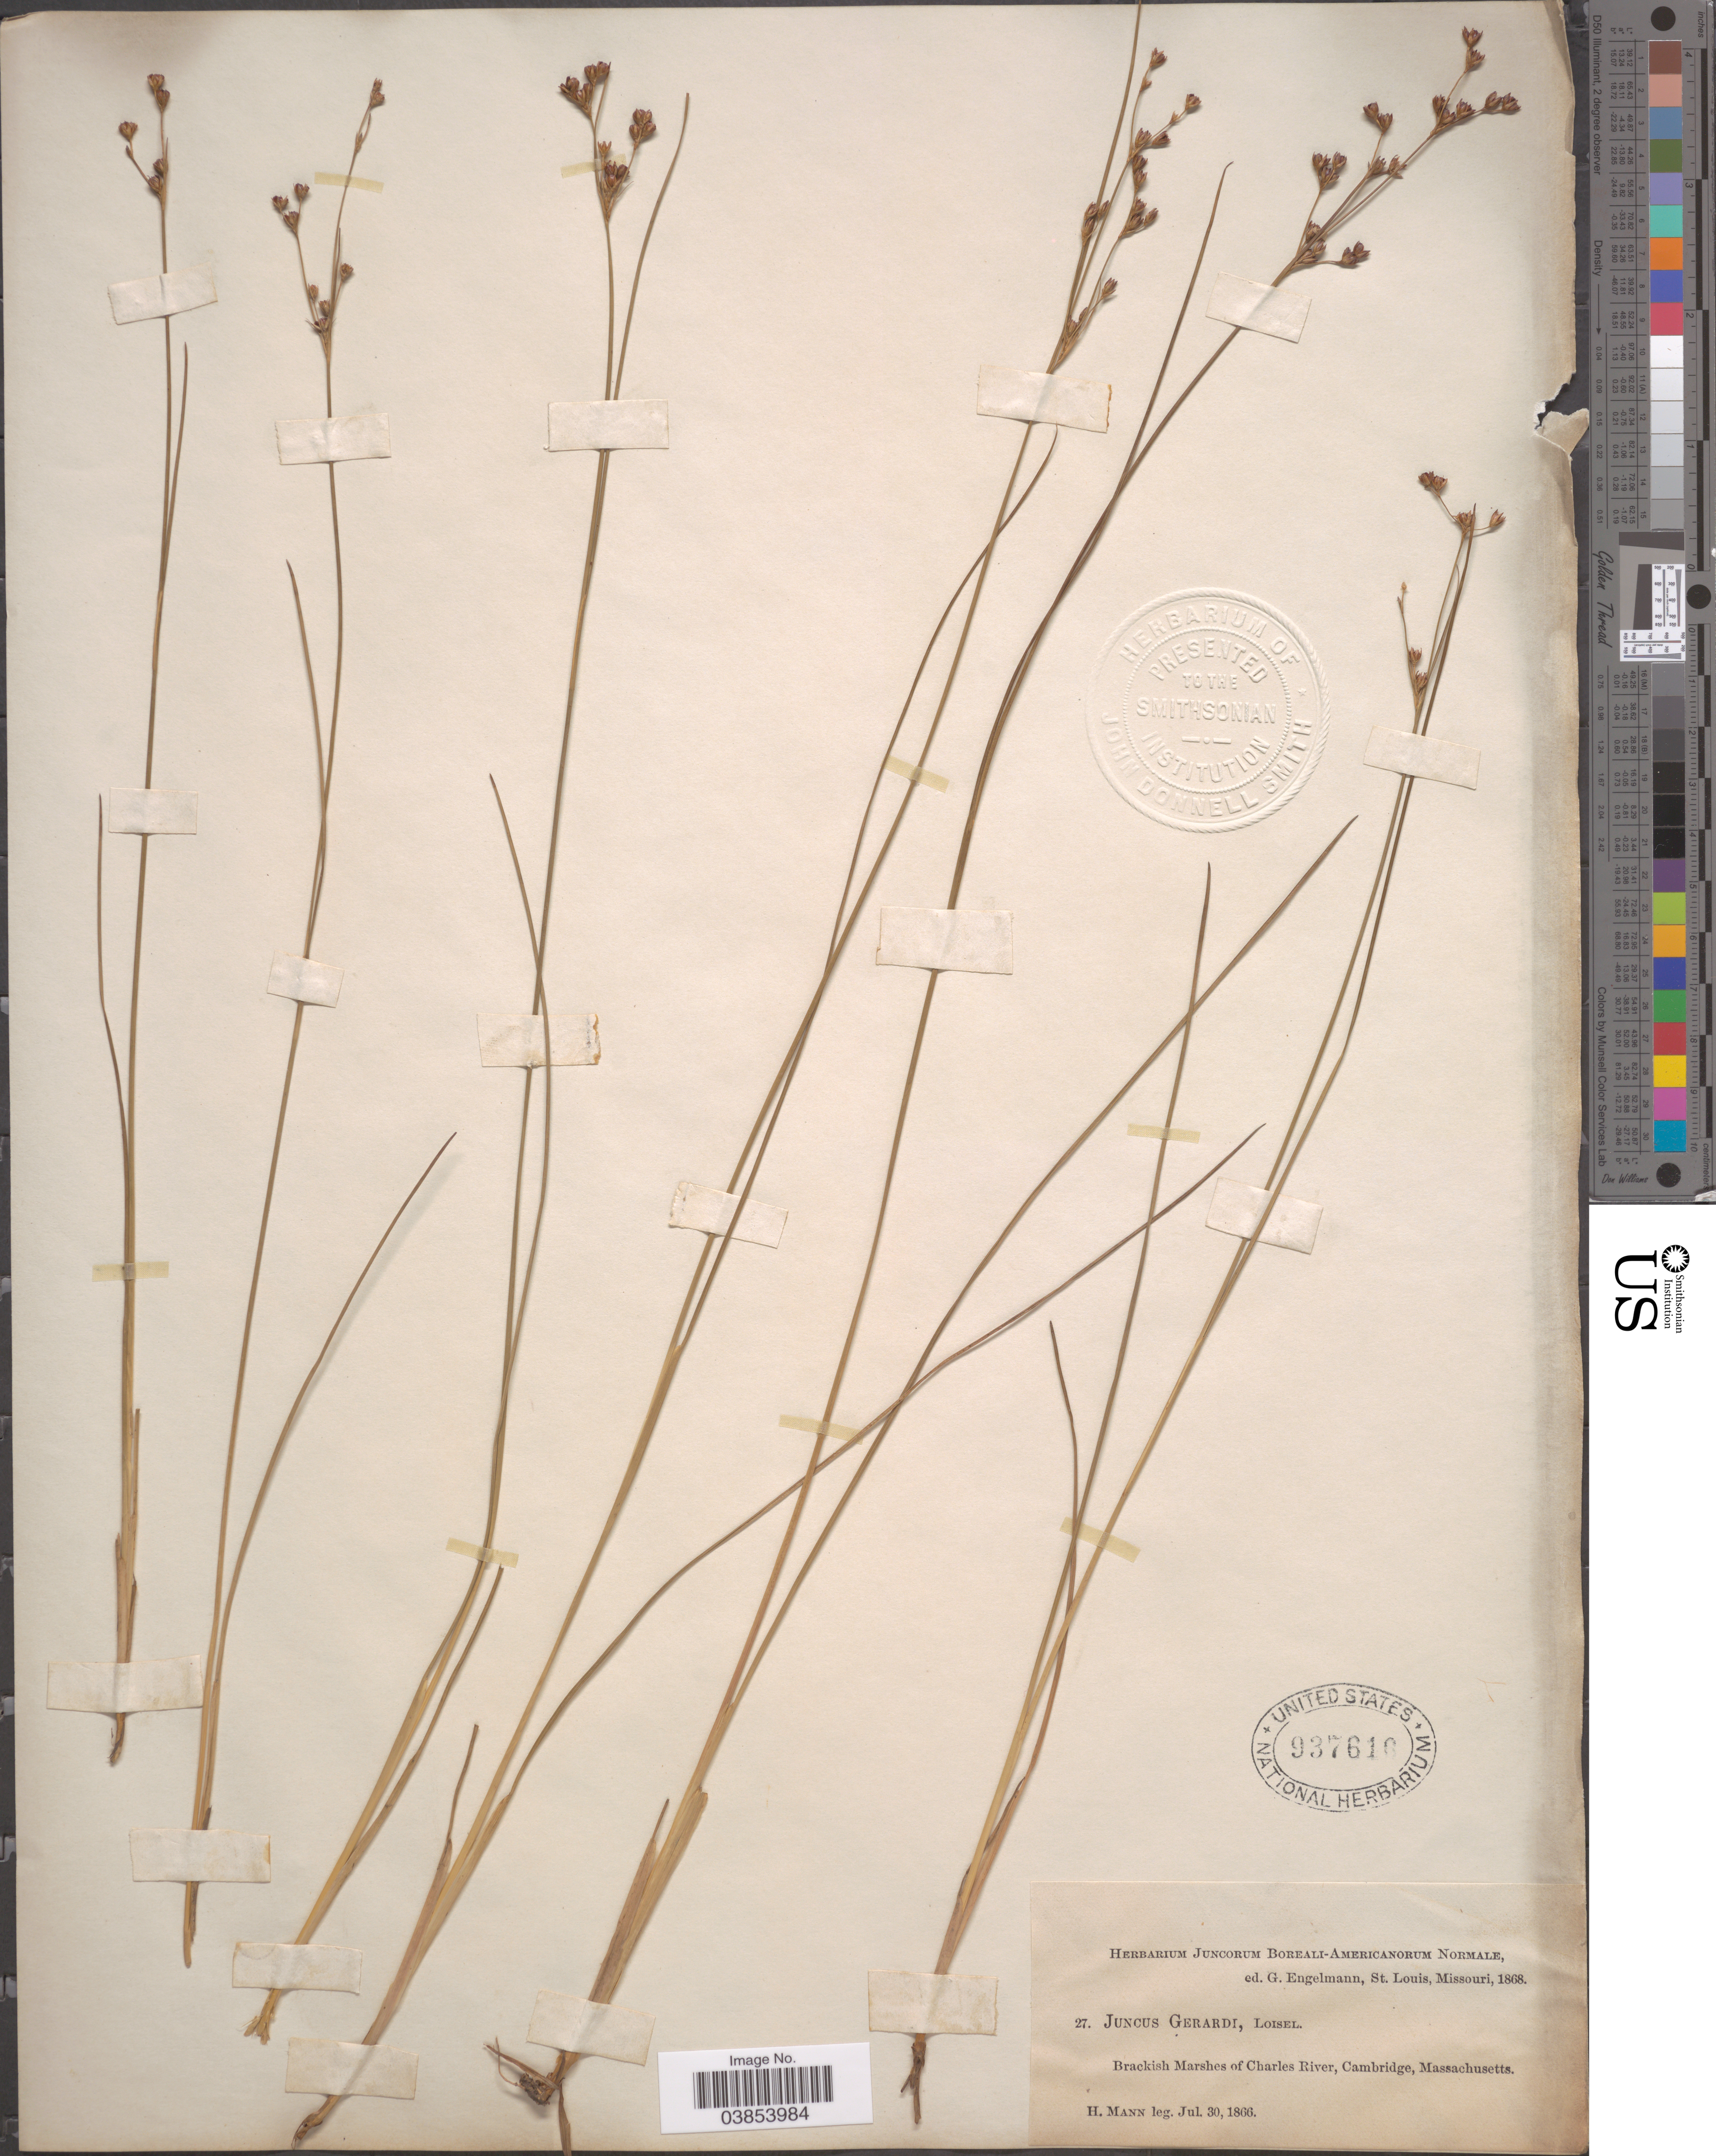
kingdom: Plantae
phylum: Tracheophyta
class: Liliopsida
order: Poales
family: Juncaceae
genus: Juncus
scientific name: Juncus gerardi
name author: Loisel.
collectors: H. Mann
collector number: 27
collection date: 1866-07-30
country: United States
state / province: Massachusetts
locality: Brackish Marshes of Charles River, Cambridge.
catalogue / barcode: US 937616